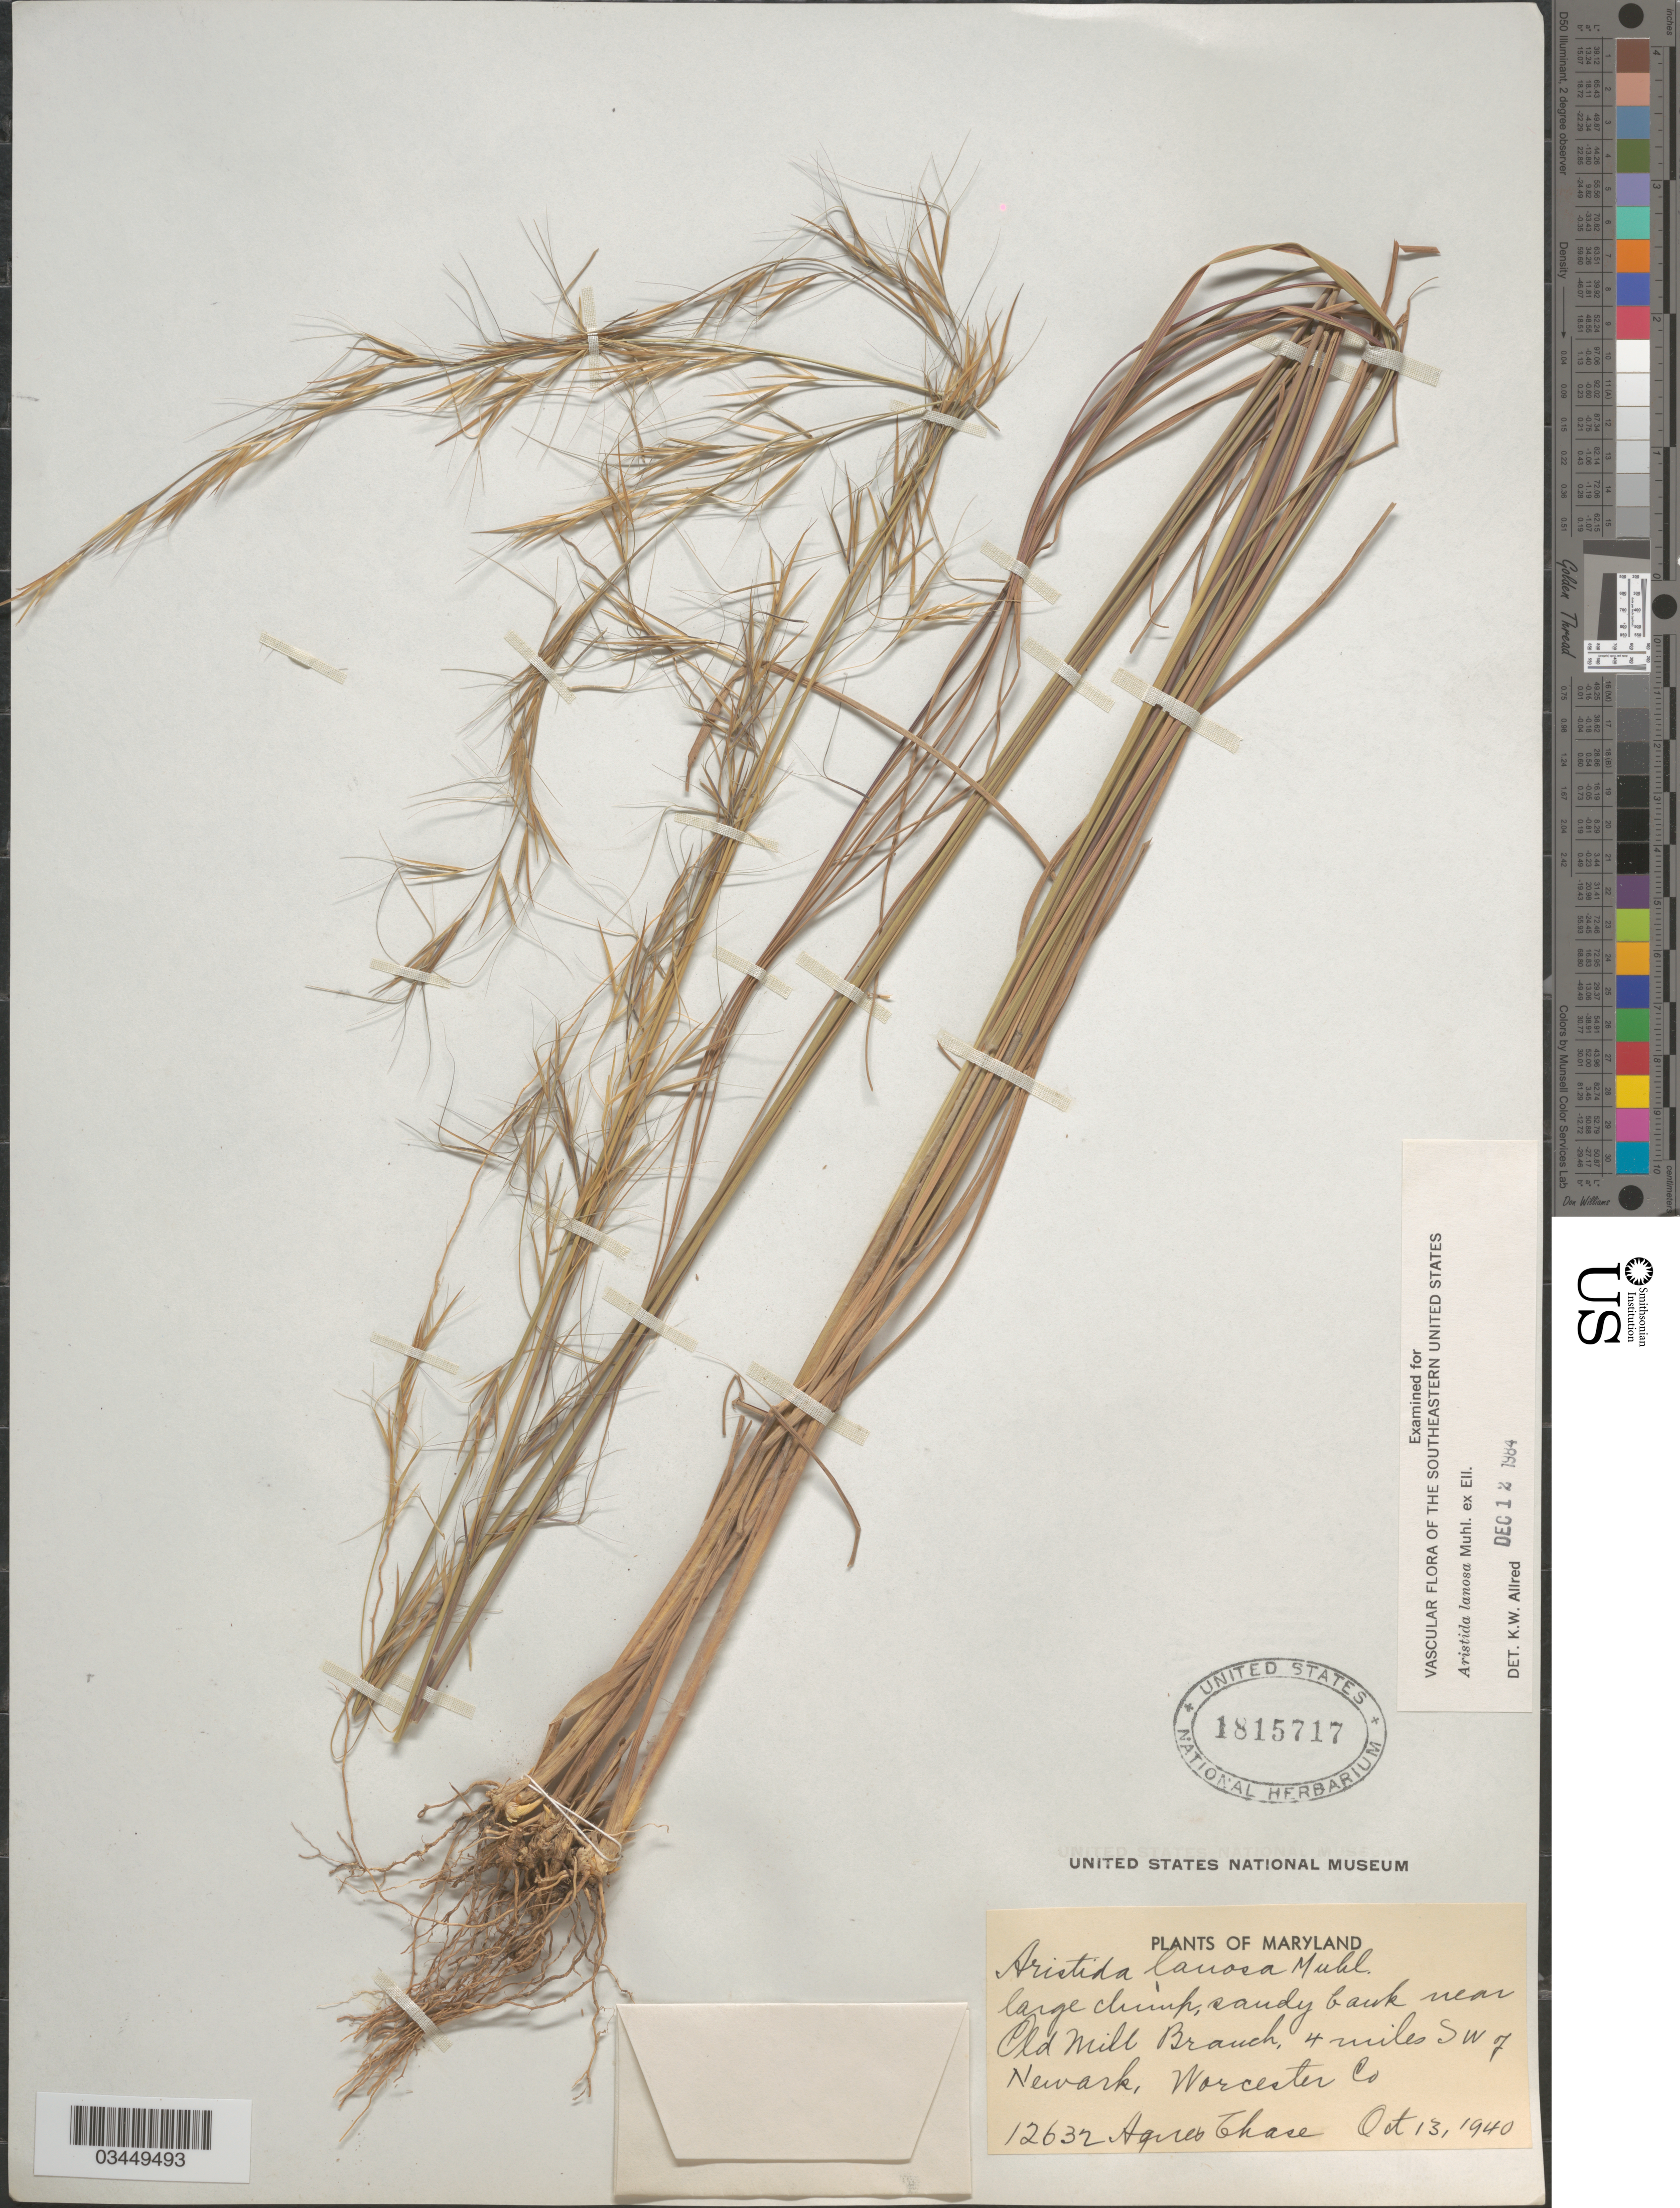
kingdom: Plantae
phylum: Tracheophyta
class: Liliopsida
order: Poales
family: Poaceae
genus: Aristida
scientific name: Aristida lanosa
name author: Muhl.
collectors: A. Chase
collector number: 12632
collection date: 1940-10-13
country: United States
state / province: Maryland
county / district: Worcester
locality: Large clump, sandy bank near Old Mill Branch, 4 miles SW of Newark, Worcester Co.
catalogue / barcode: US 1815717